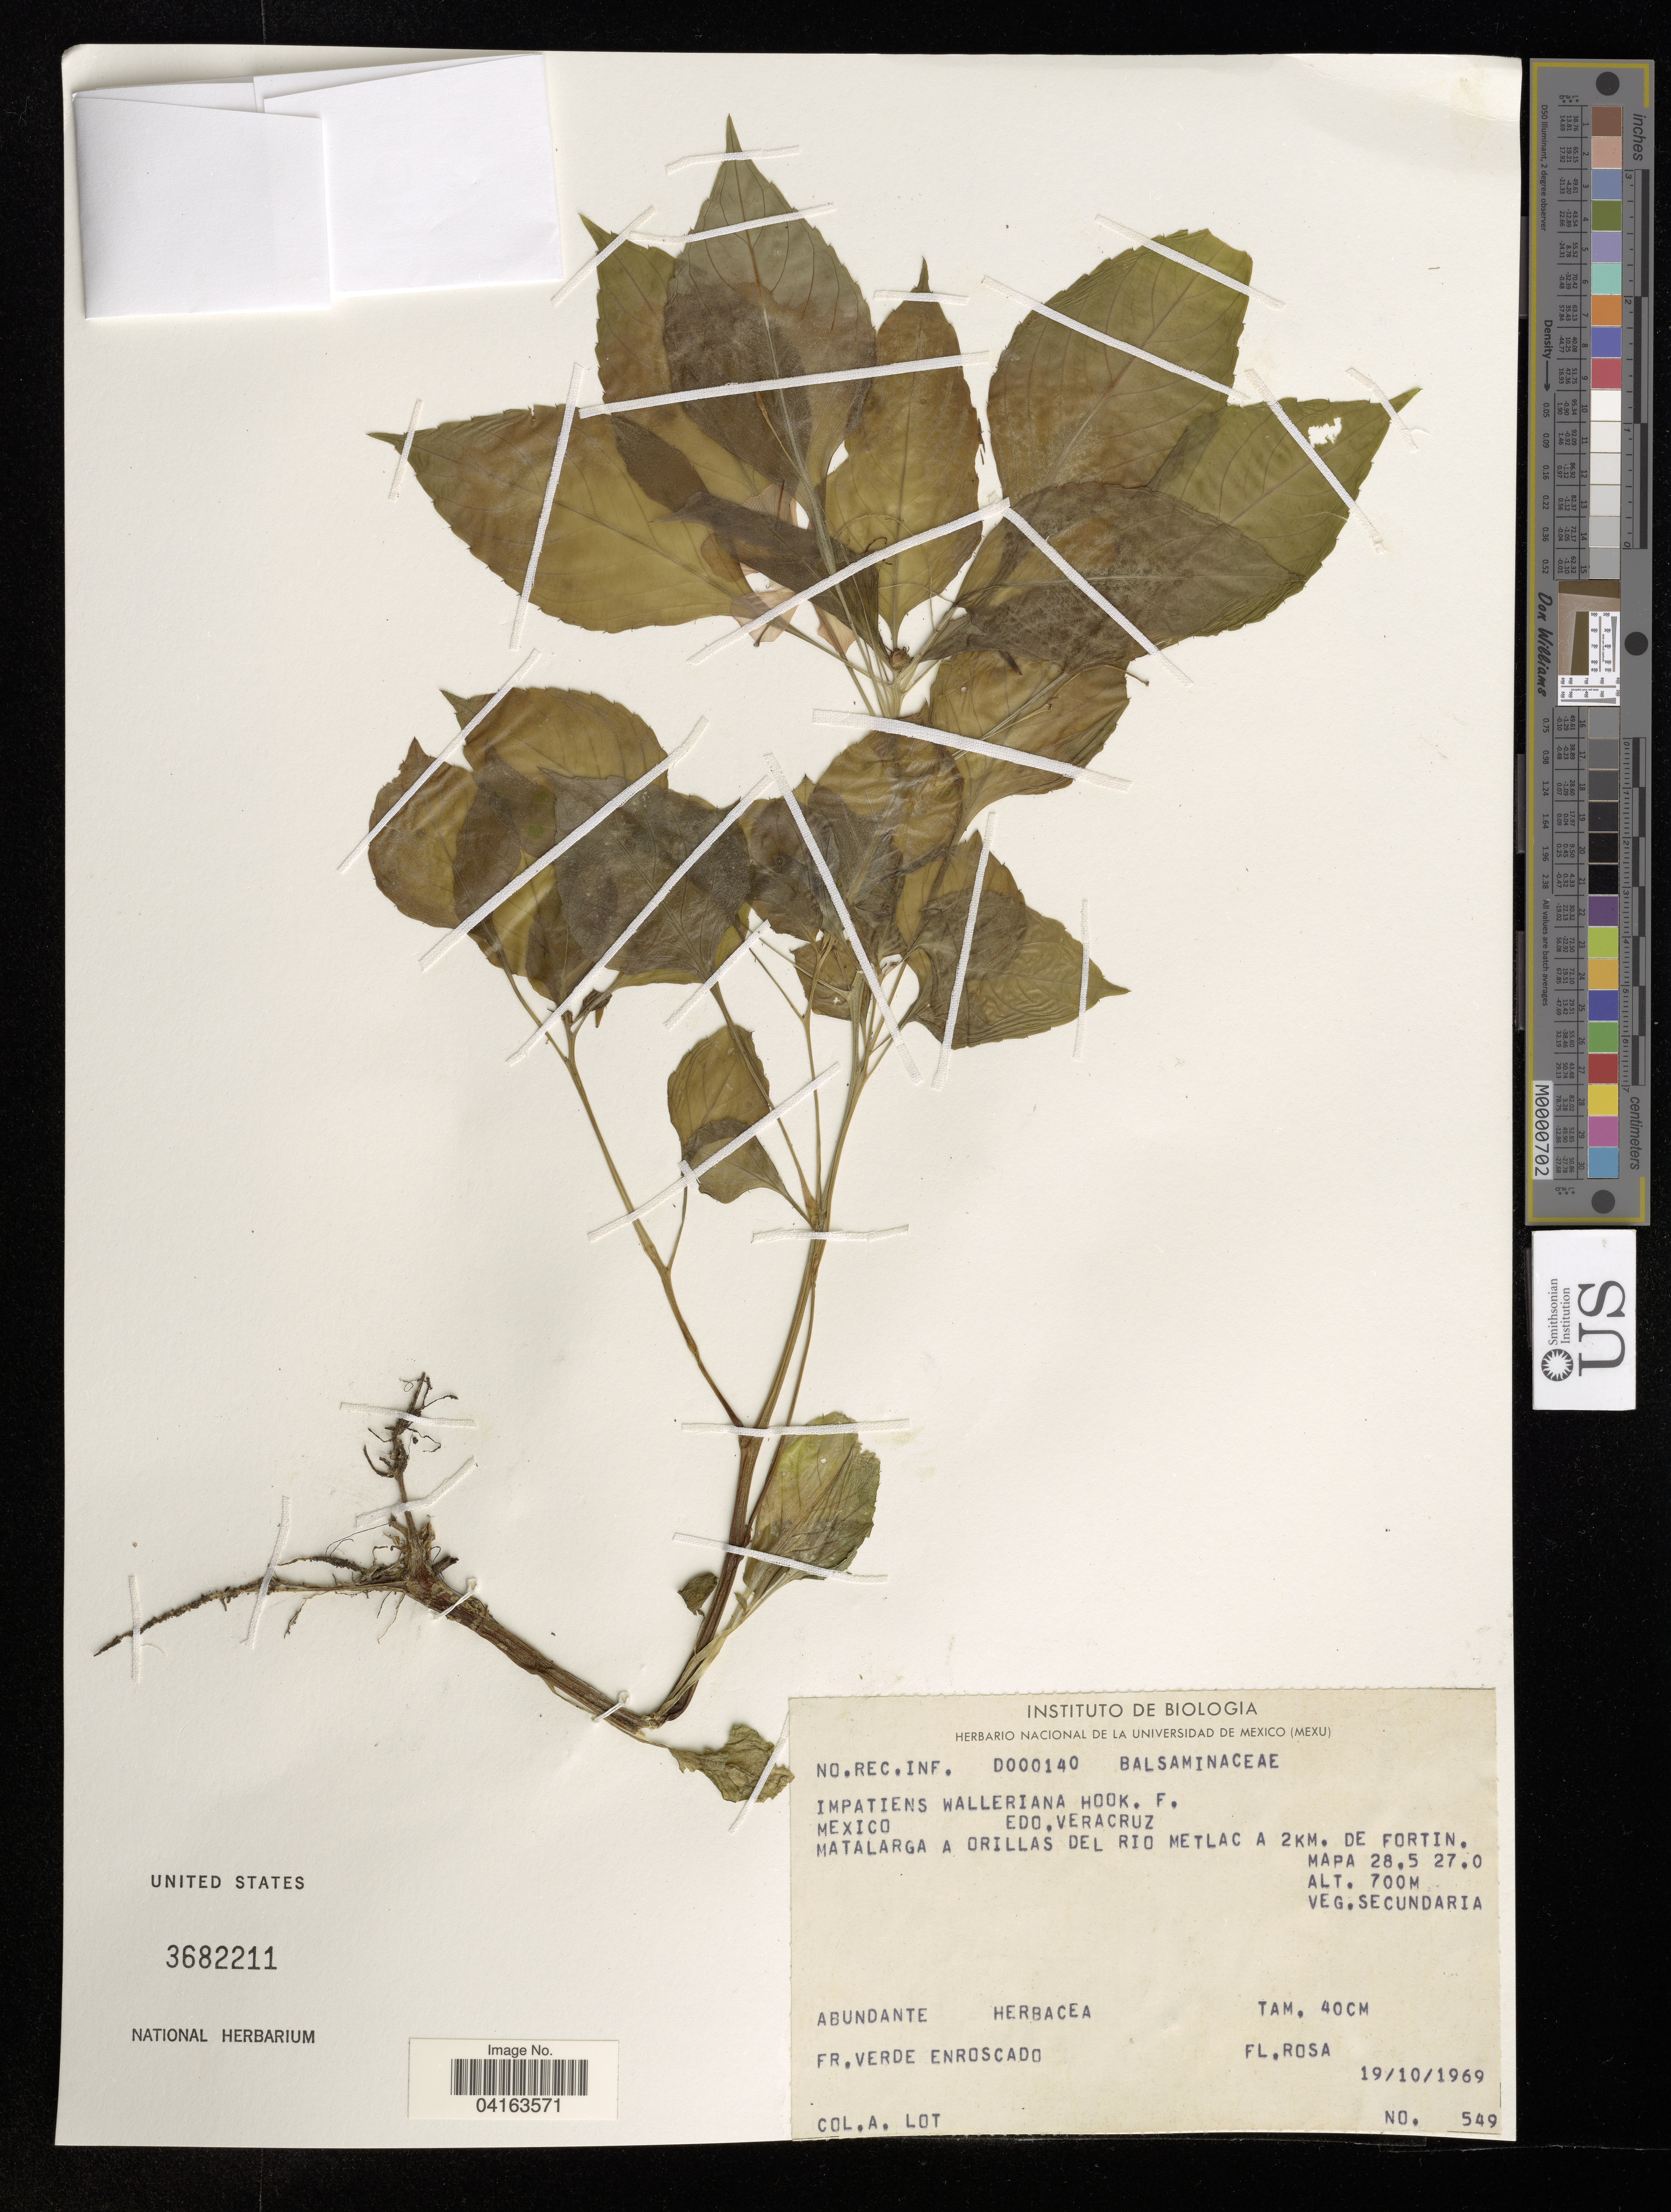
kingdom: Plantae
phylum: Tracheophyta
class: Magnoliopsida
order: Ericales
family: Balsaminaceae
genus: Impatiens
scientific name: Impatiens walleriana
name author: Hook. f.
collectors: Lot, A.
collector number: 549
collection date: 1969-10-19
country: Mexico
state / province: Veracruz Llave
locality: Matalarga a orillas del Rio Metlac a 2km. de Fortin.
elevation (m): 700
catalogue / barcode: US 3682211